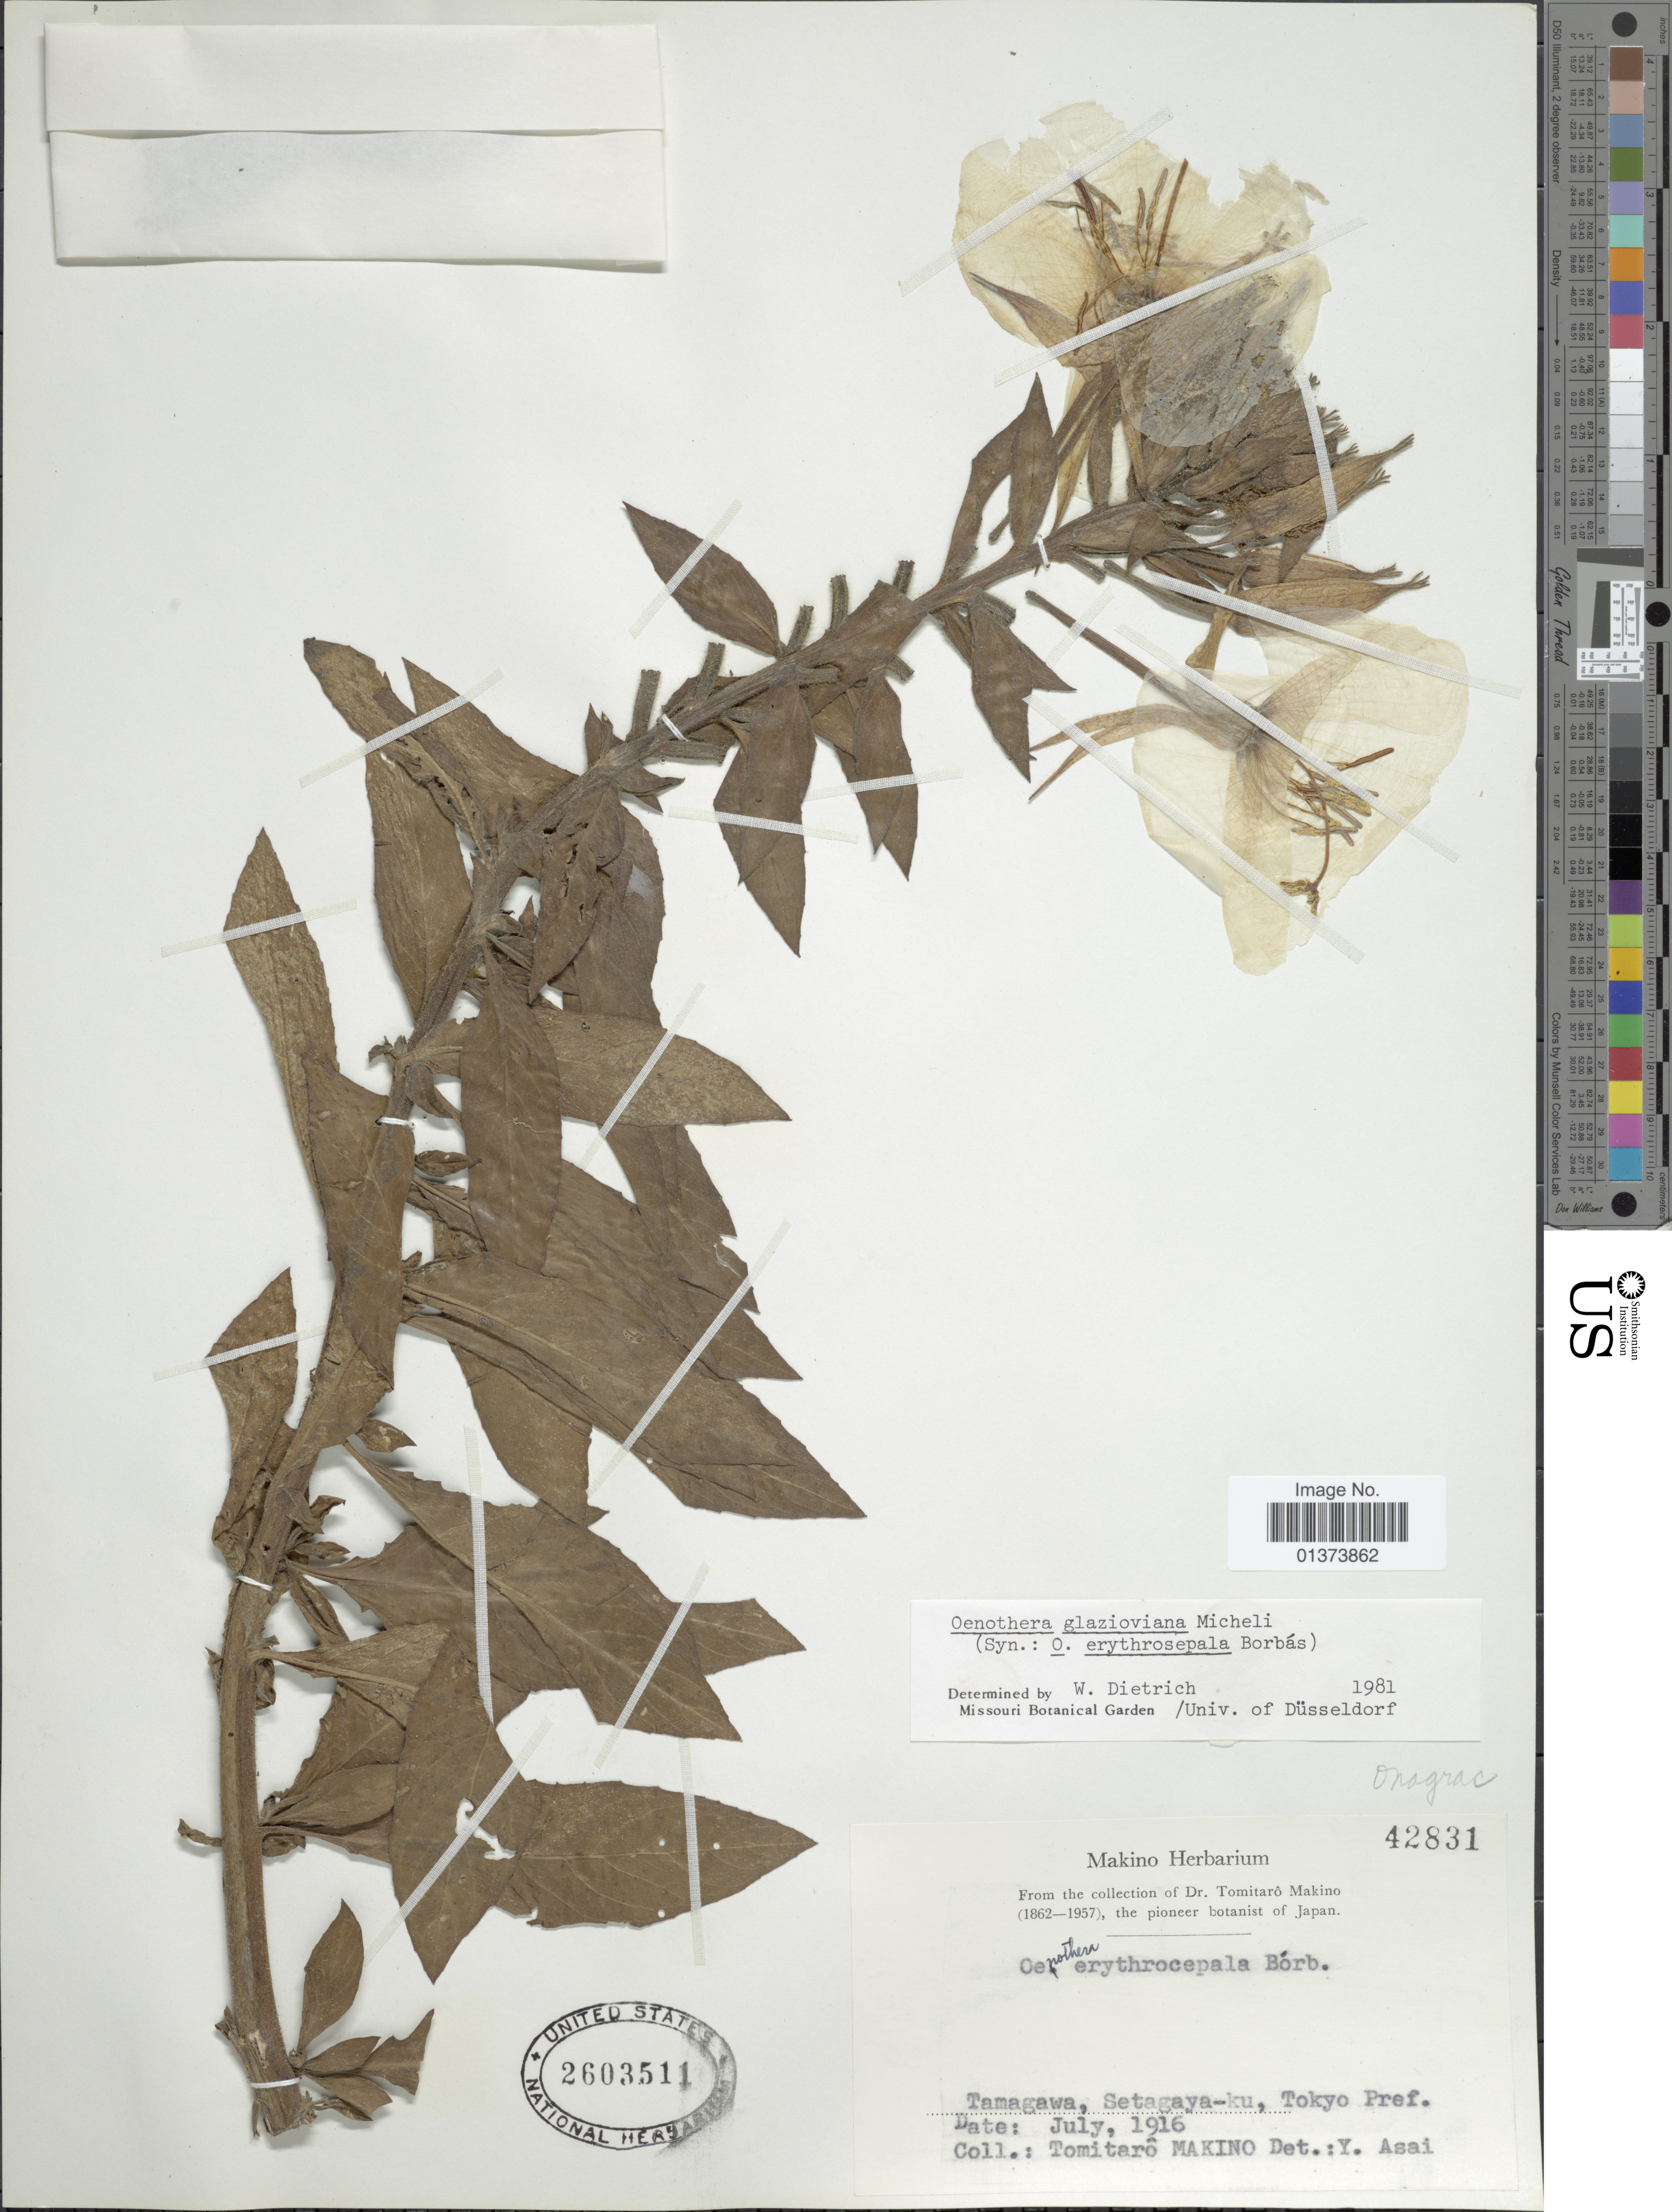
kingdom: Plantae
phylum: Tracheophyta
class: Magnoliopsida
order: Myrtales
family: Onagraceae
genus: Oenothera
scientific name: Oenothera glazioviana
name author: Micheli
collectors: T. Makino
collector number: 42831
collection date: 1916-07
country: Japan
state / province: Tokyo, Federal City of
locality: Tamagawa, Setagaya-ku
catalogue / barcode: US 2603511